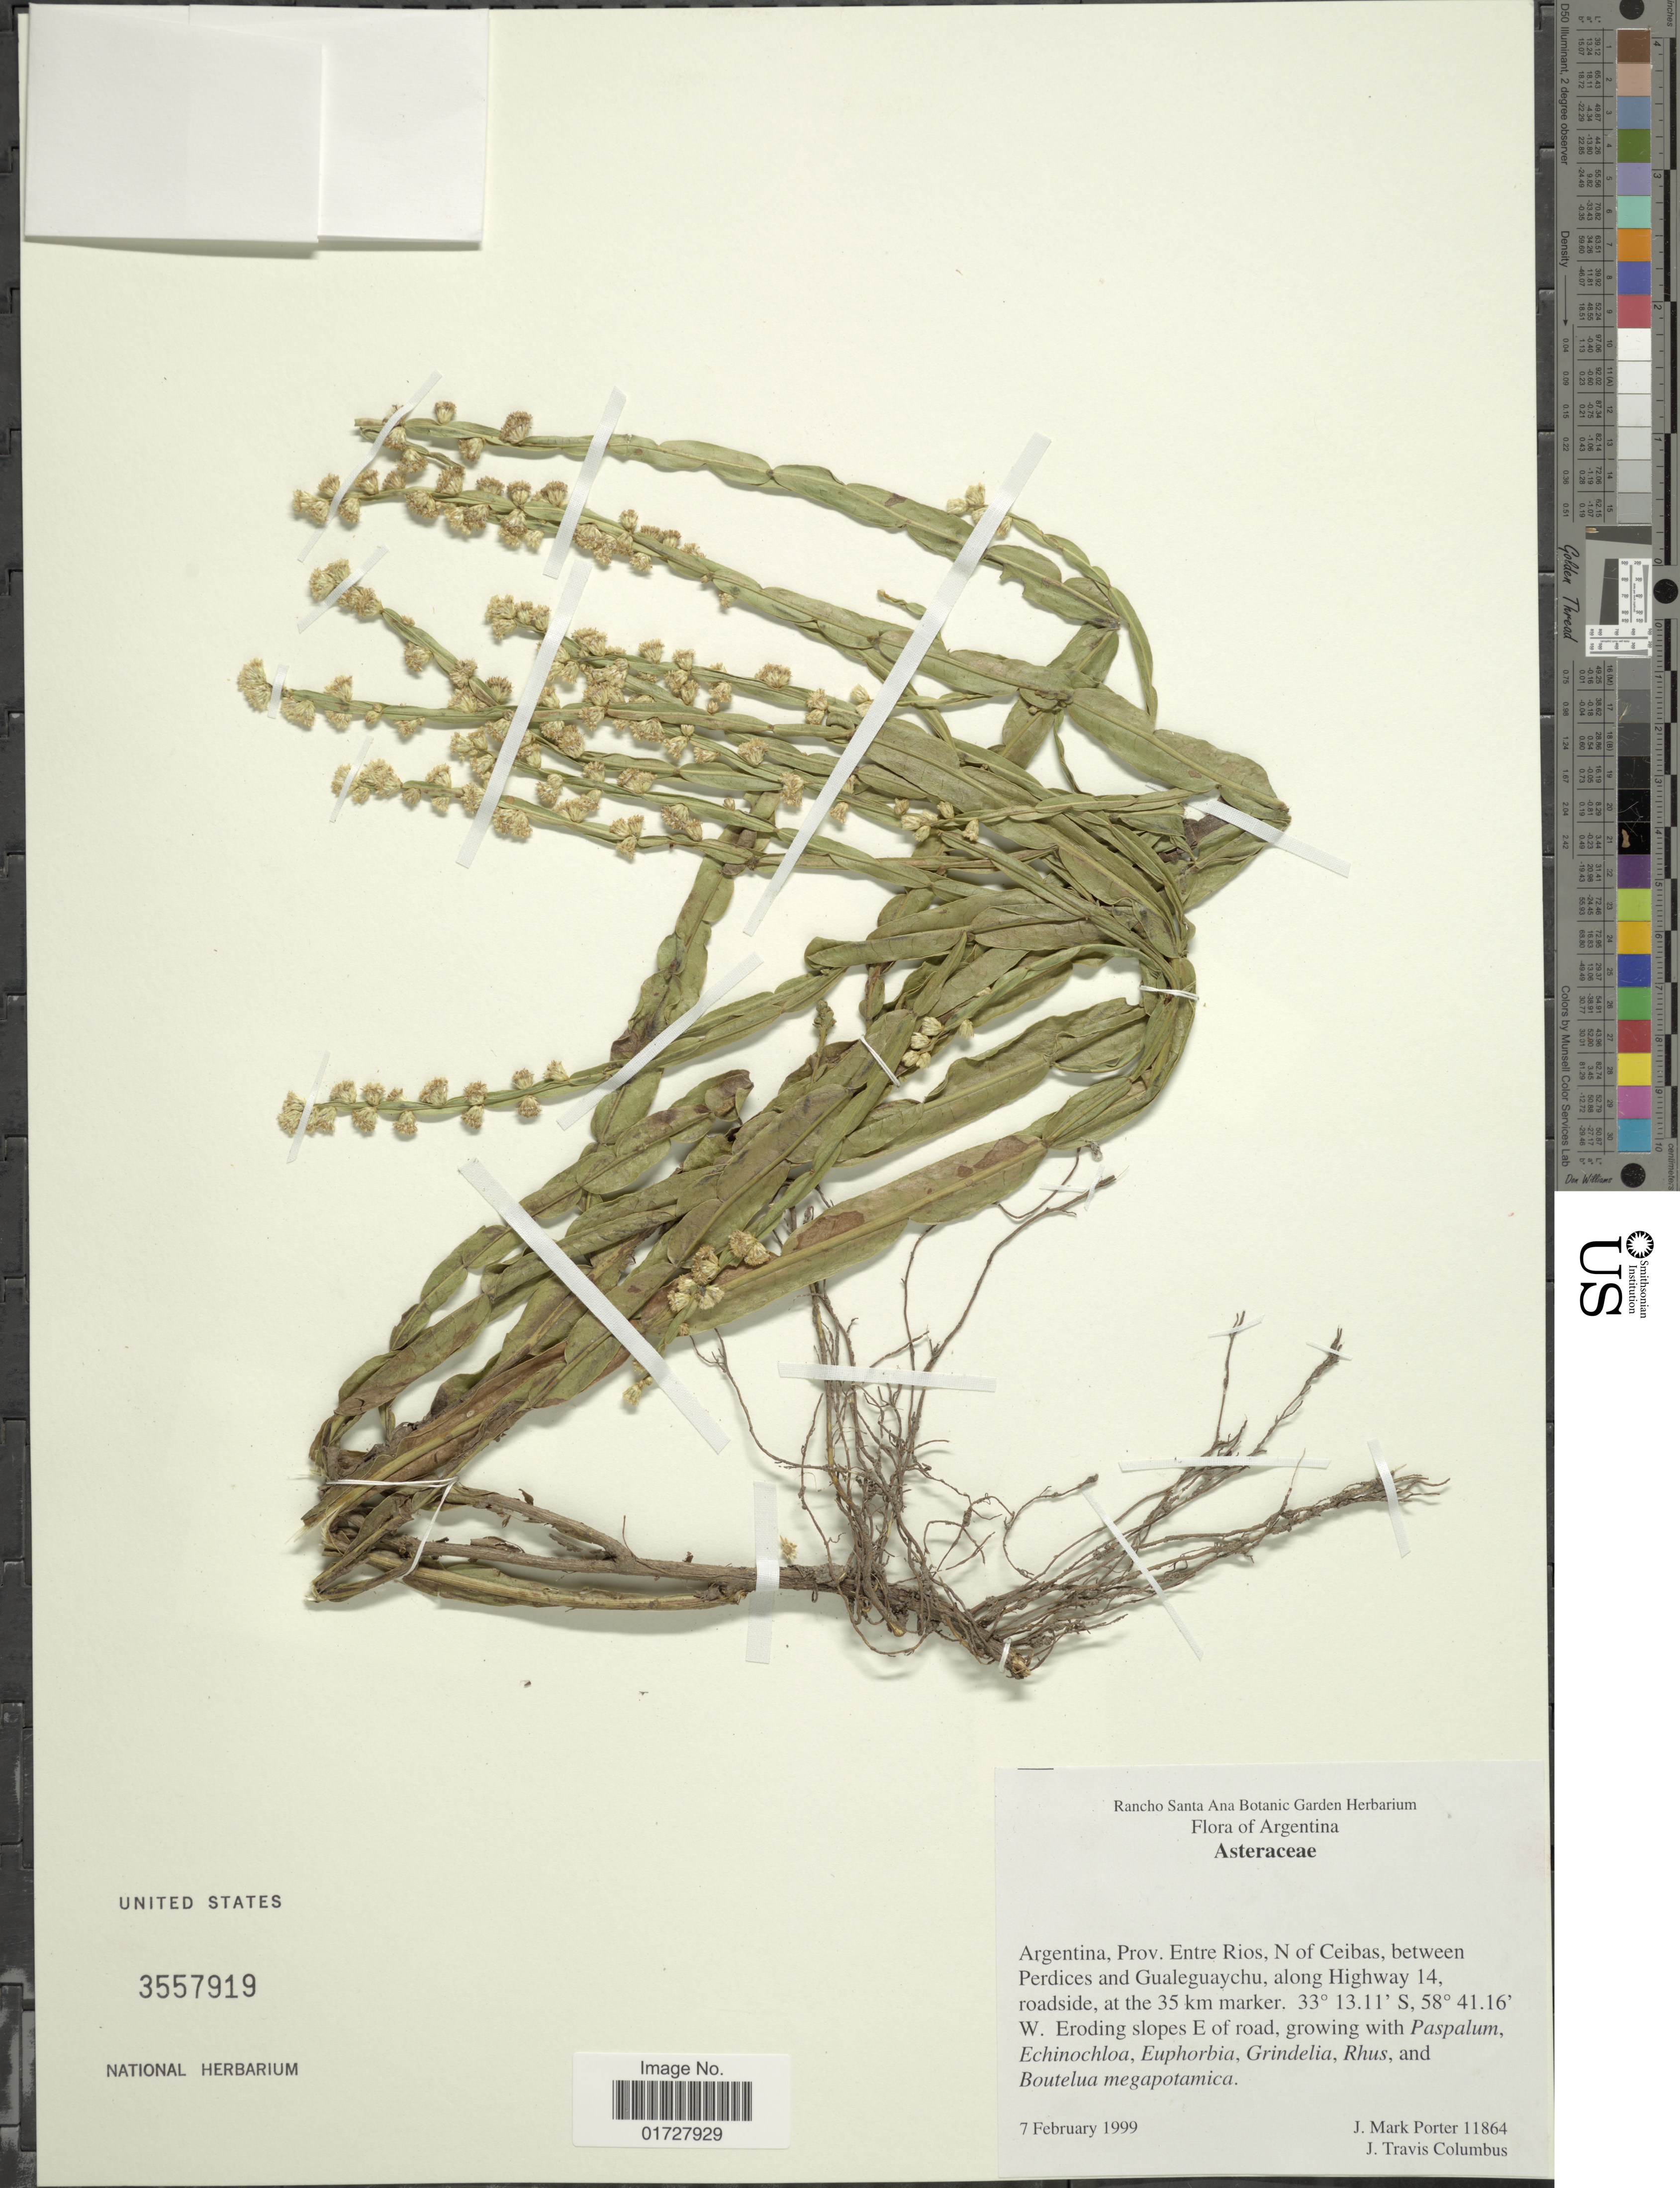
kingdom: Plantae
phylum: Tracheophyta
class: Magnoliopsida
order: Asterales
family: Asteraceae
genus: Baccharis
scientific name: Baccharis trimera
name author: (Less.) DC.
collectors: J. M. Porter & J. T. Columbus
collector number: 11864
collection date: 1999-02-07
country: Argentina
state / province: Entre Rios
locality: N of Ceibas, between Perdices and Gualeguaychu, along Highway 14, roadside, at the 35 km marker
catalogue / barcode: US 3557919